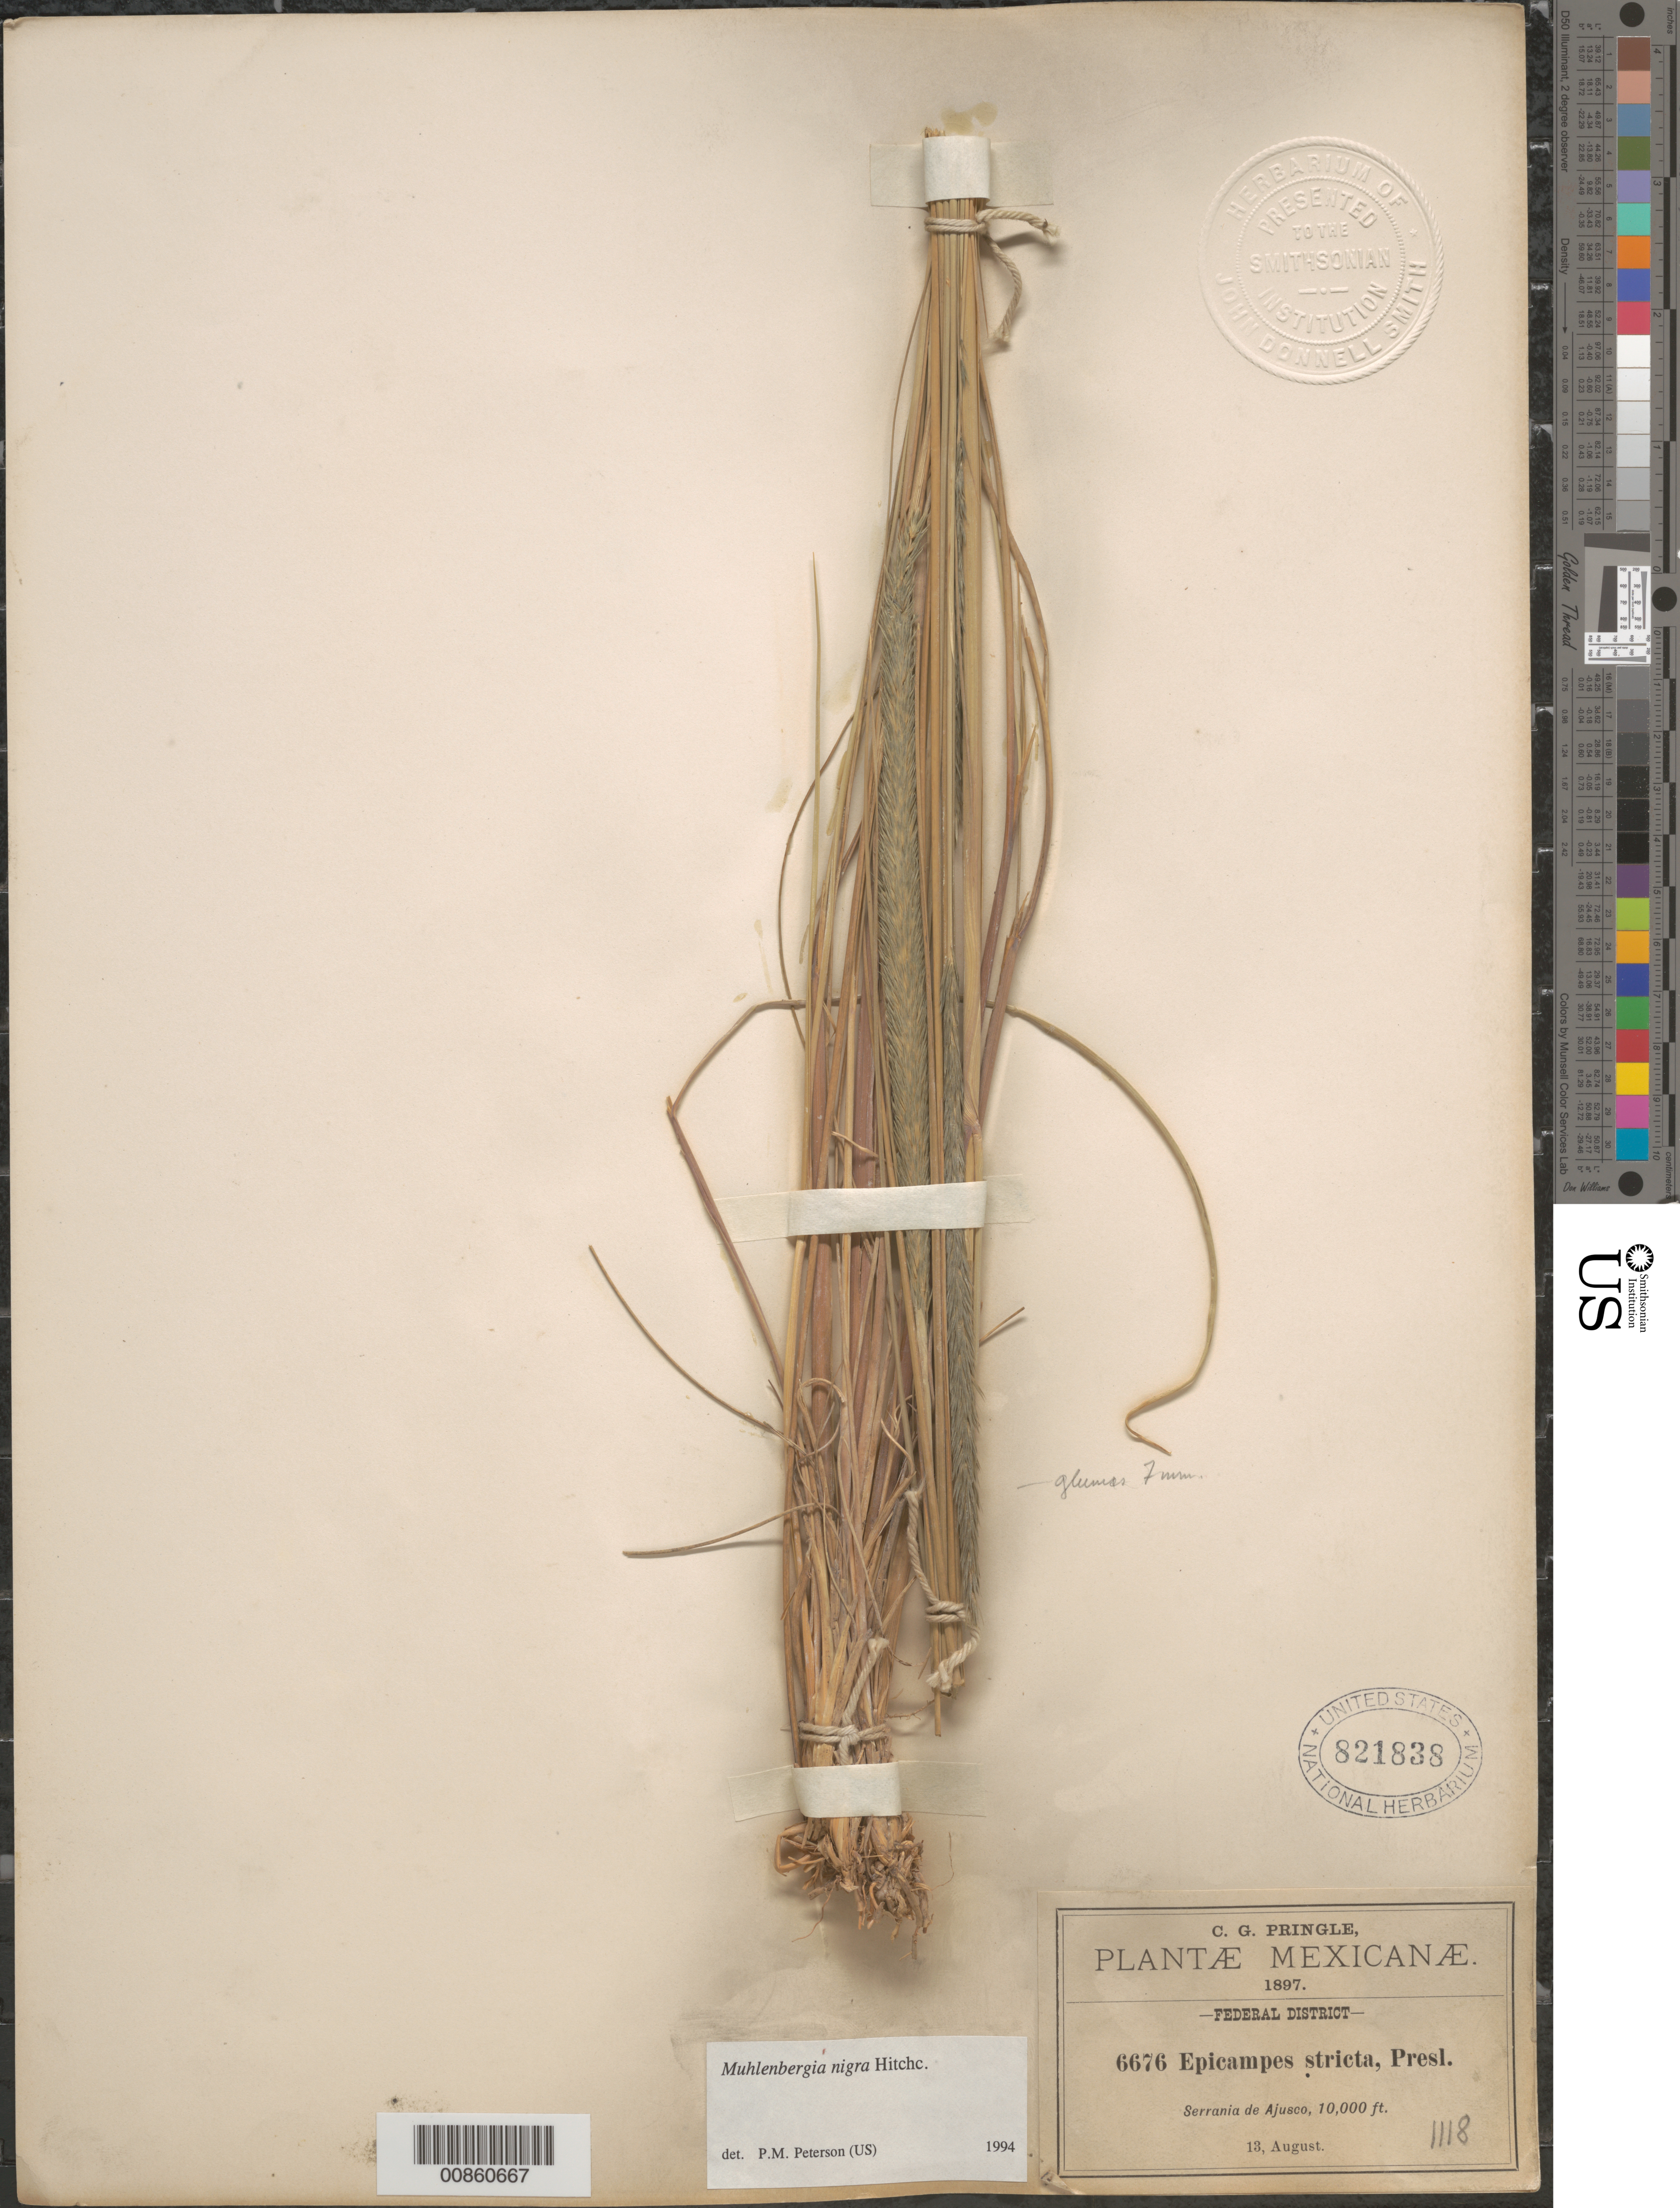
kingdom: Plantae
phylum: Tracheophyta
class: Liliopsida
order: Poales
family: Poaceae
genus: Muhlenbergia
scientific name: Muhlenbergia nigra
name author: Hitchc.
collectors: C. G. Pringle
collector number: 6676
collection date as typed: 13 Aug 1897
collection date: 1897-08-13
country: Mexico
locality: Ladera W del cerro Ajusco, deleg. Tlalpan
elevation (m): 3350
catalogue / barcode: US 821838